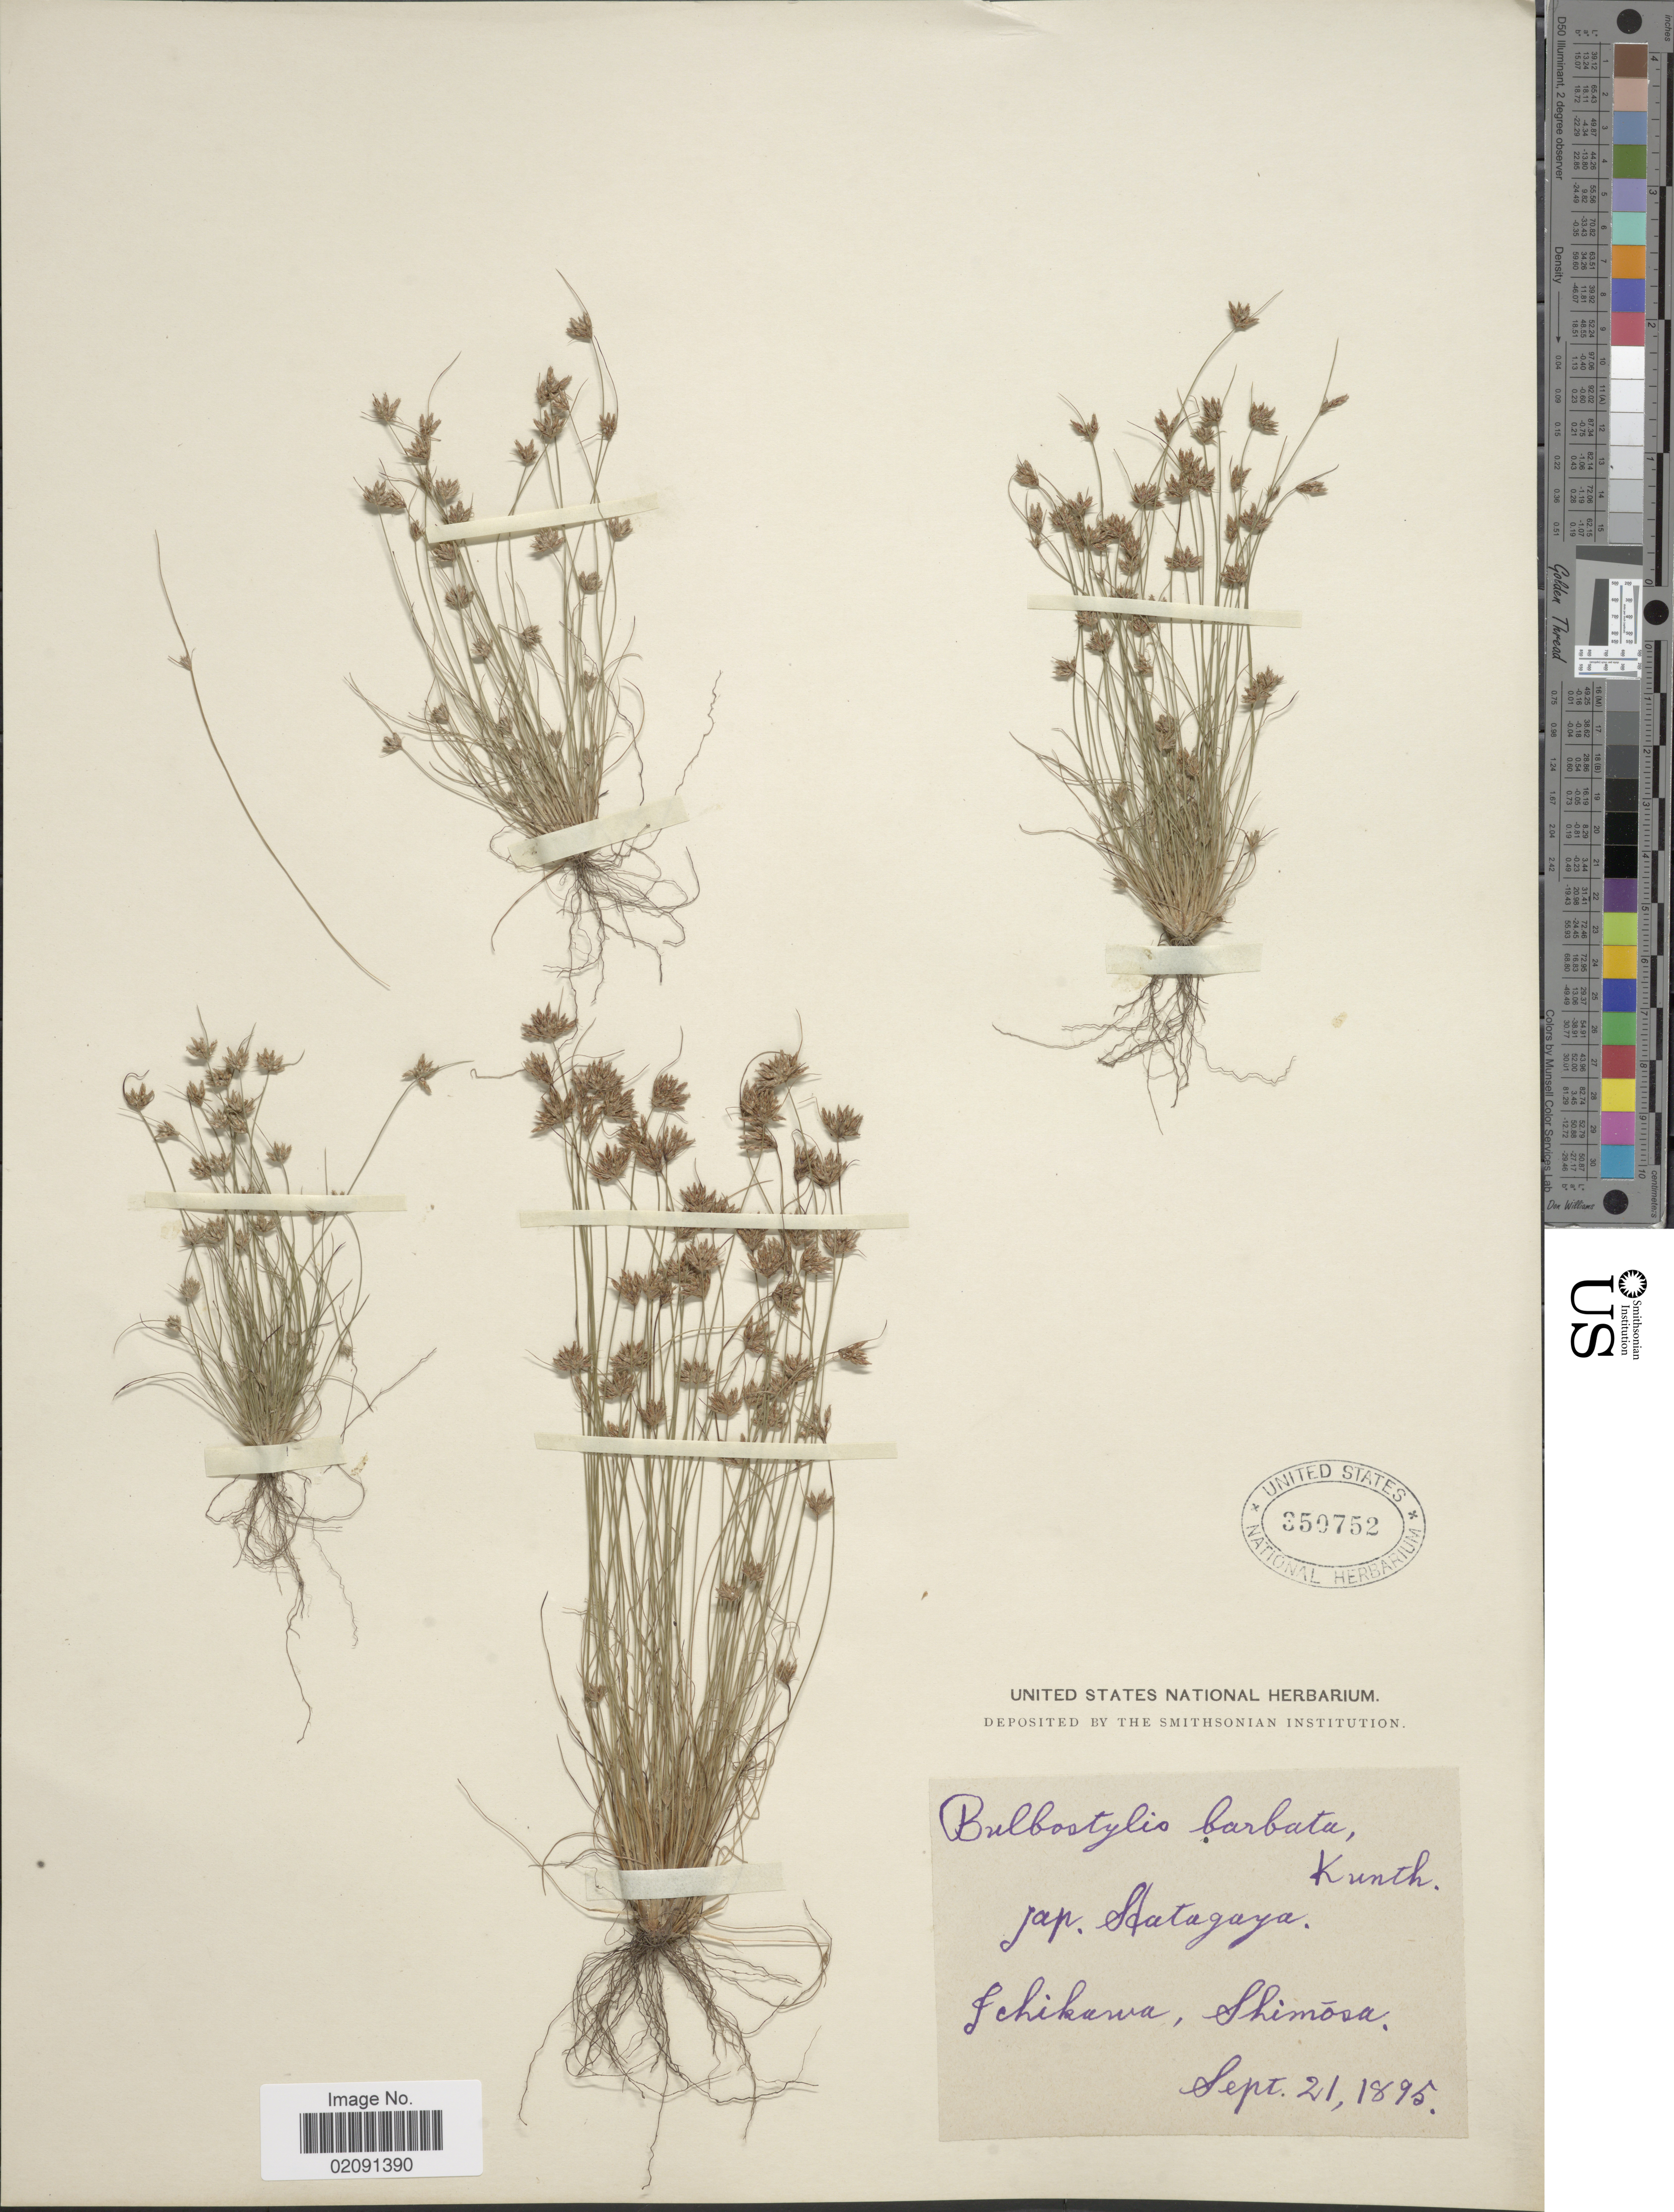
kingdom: Plantae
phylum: Tracheophyta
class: Liliopsida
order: Poales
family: Cyperaceae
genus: Bulbostylis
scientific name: Bulbostylis barbata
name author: (Rottb.) C.B. Clarke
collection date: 1895-09-21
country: Japan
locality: Schikawa, Shimosa.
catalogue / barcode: US 350752